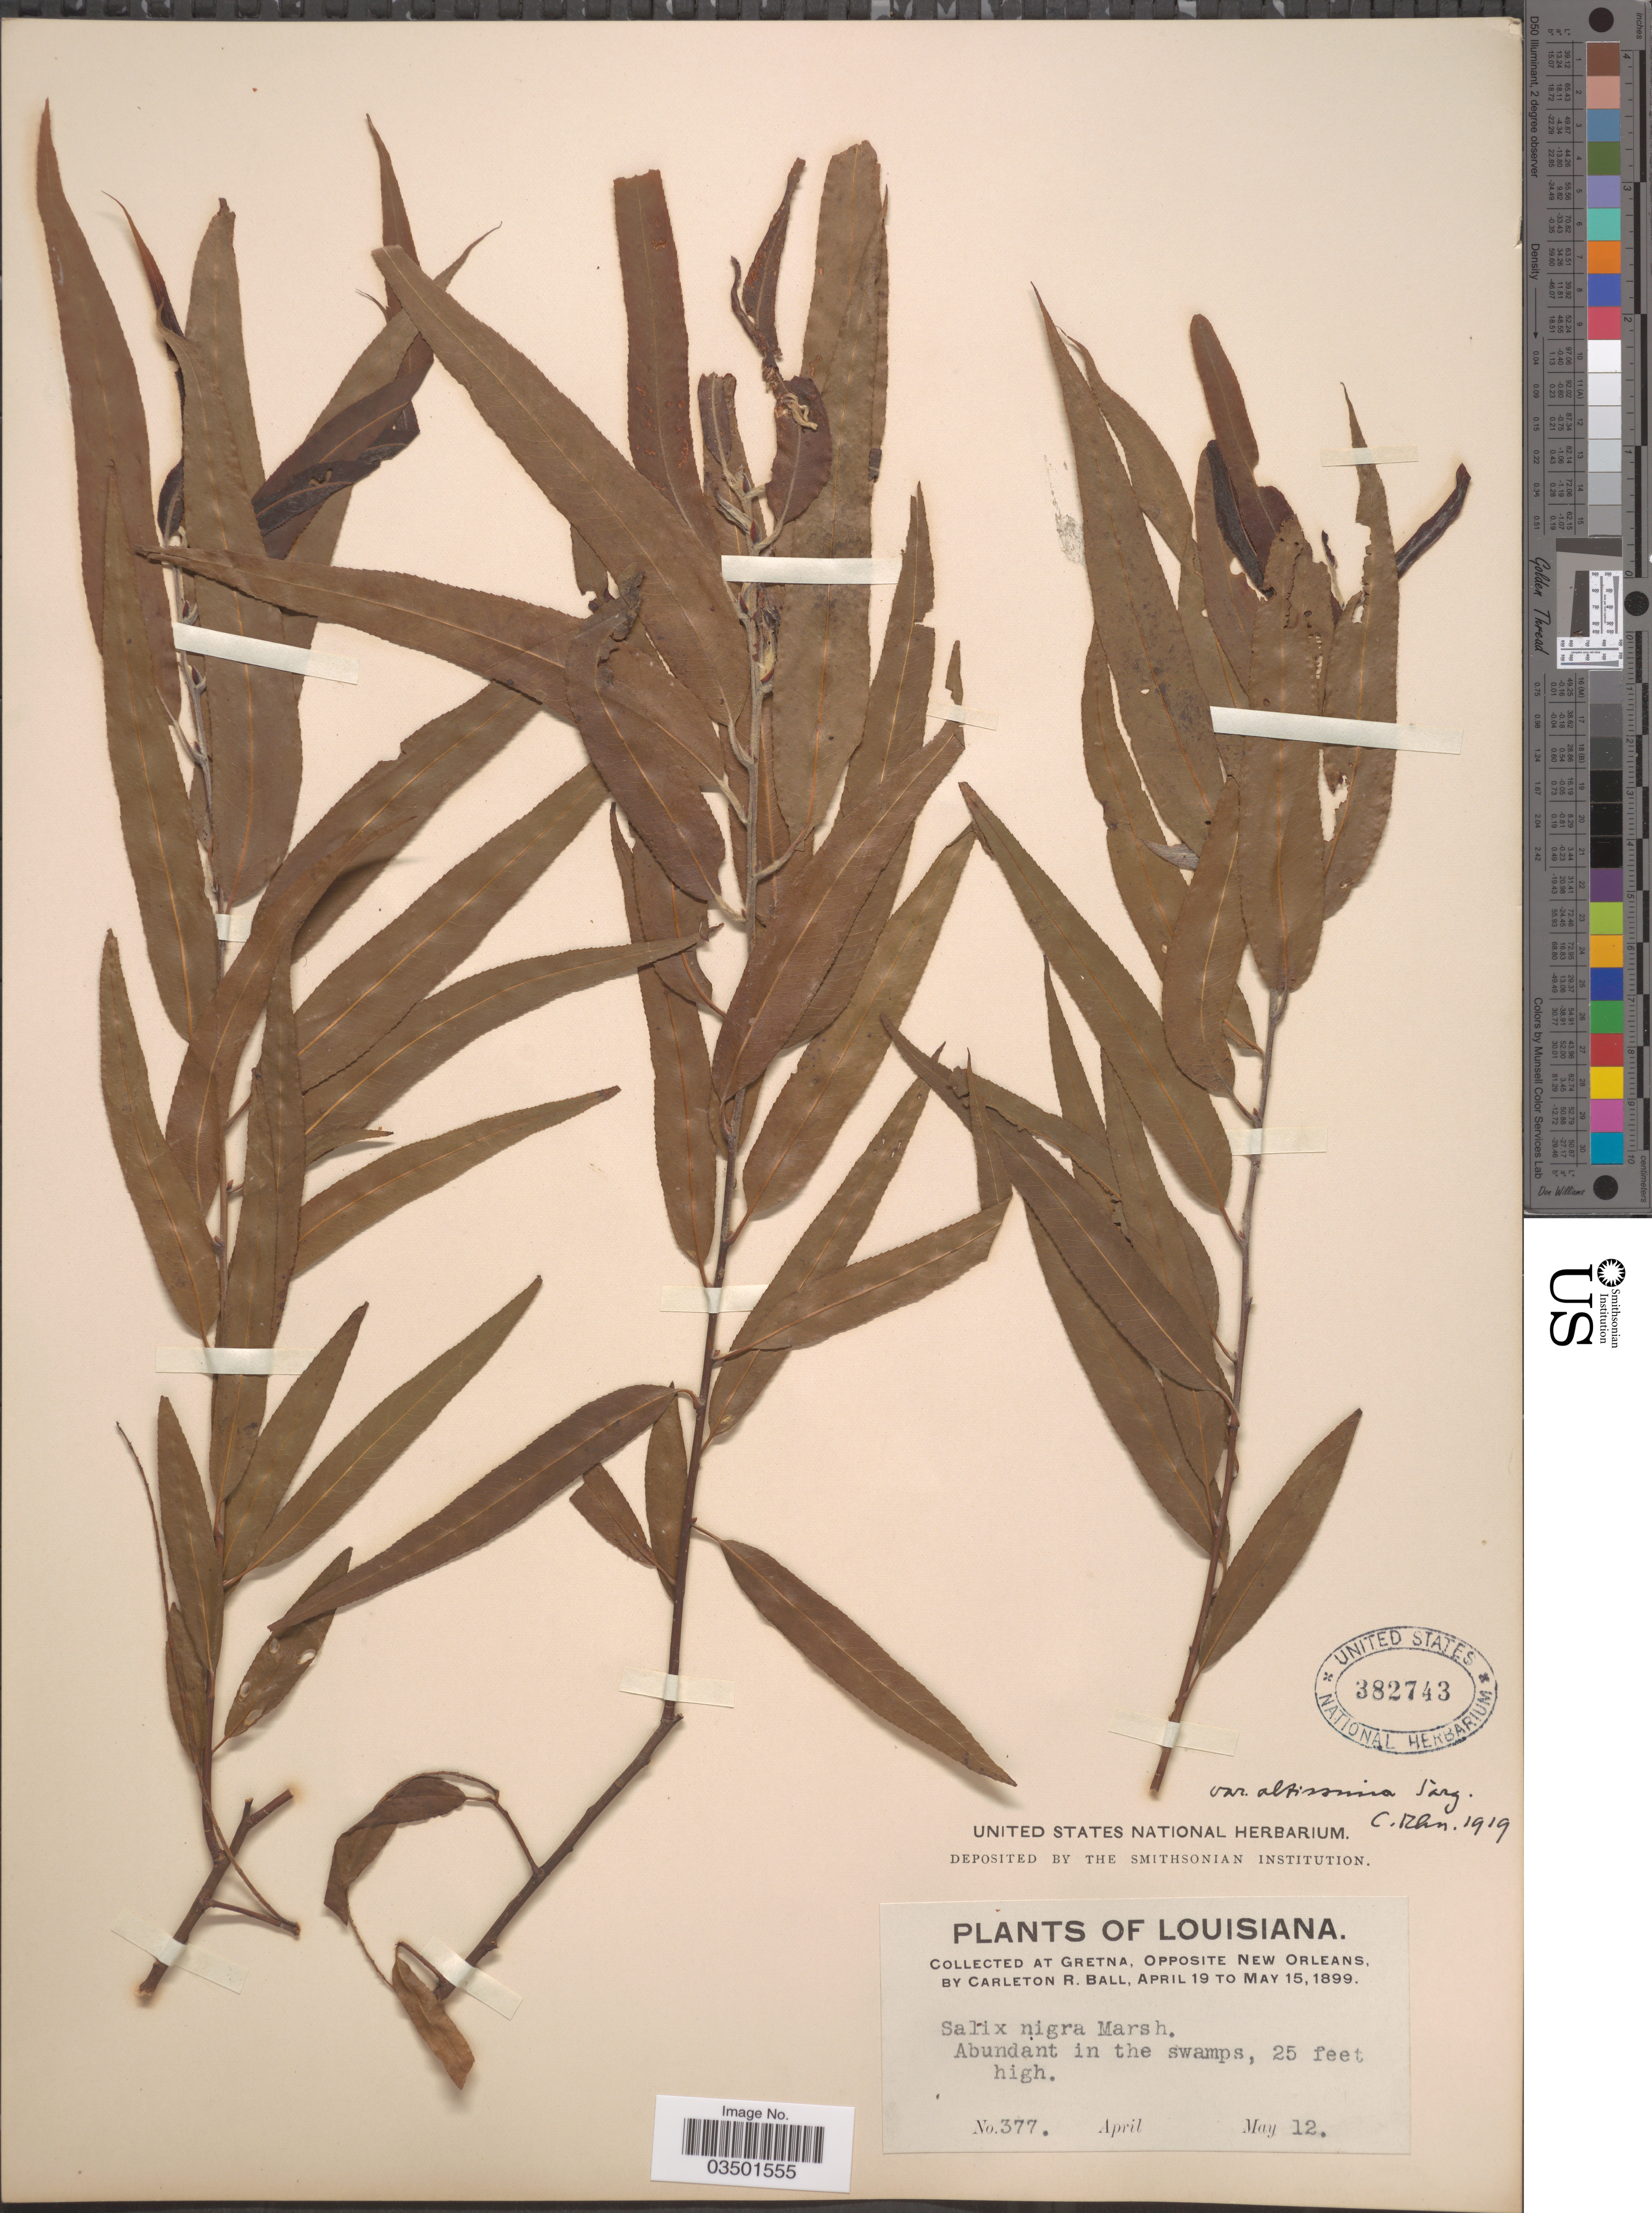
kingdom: Plantae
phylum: Tracheophyta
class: Magnoliopsida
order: Malpighiales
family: Salicaceae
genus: Salix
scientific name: Salix nigra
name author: Marshall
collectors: C. R. Ball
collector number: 377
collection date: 1899-05-12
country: United States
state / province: Louisiana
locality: At Gretna, Opposite New Orleans. Abundant in the swamps.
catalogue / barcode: US 382743